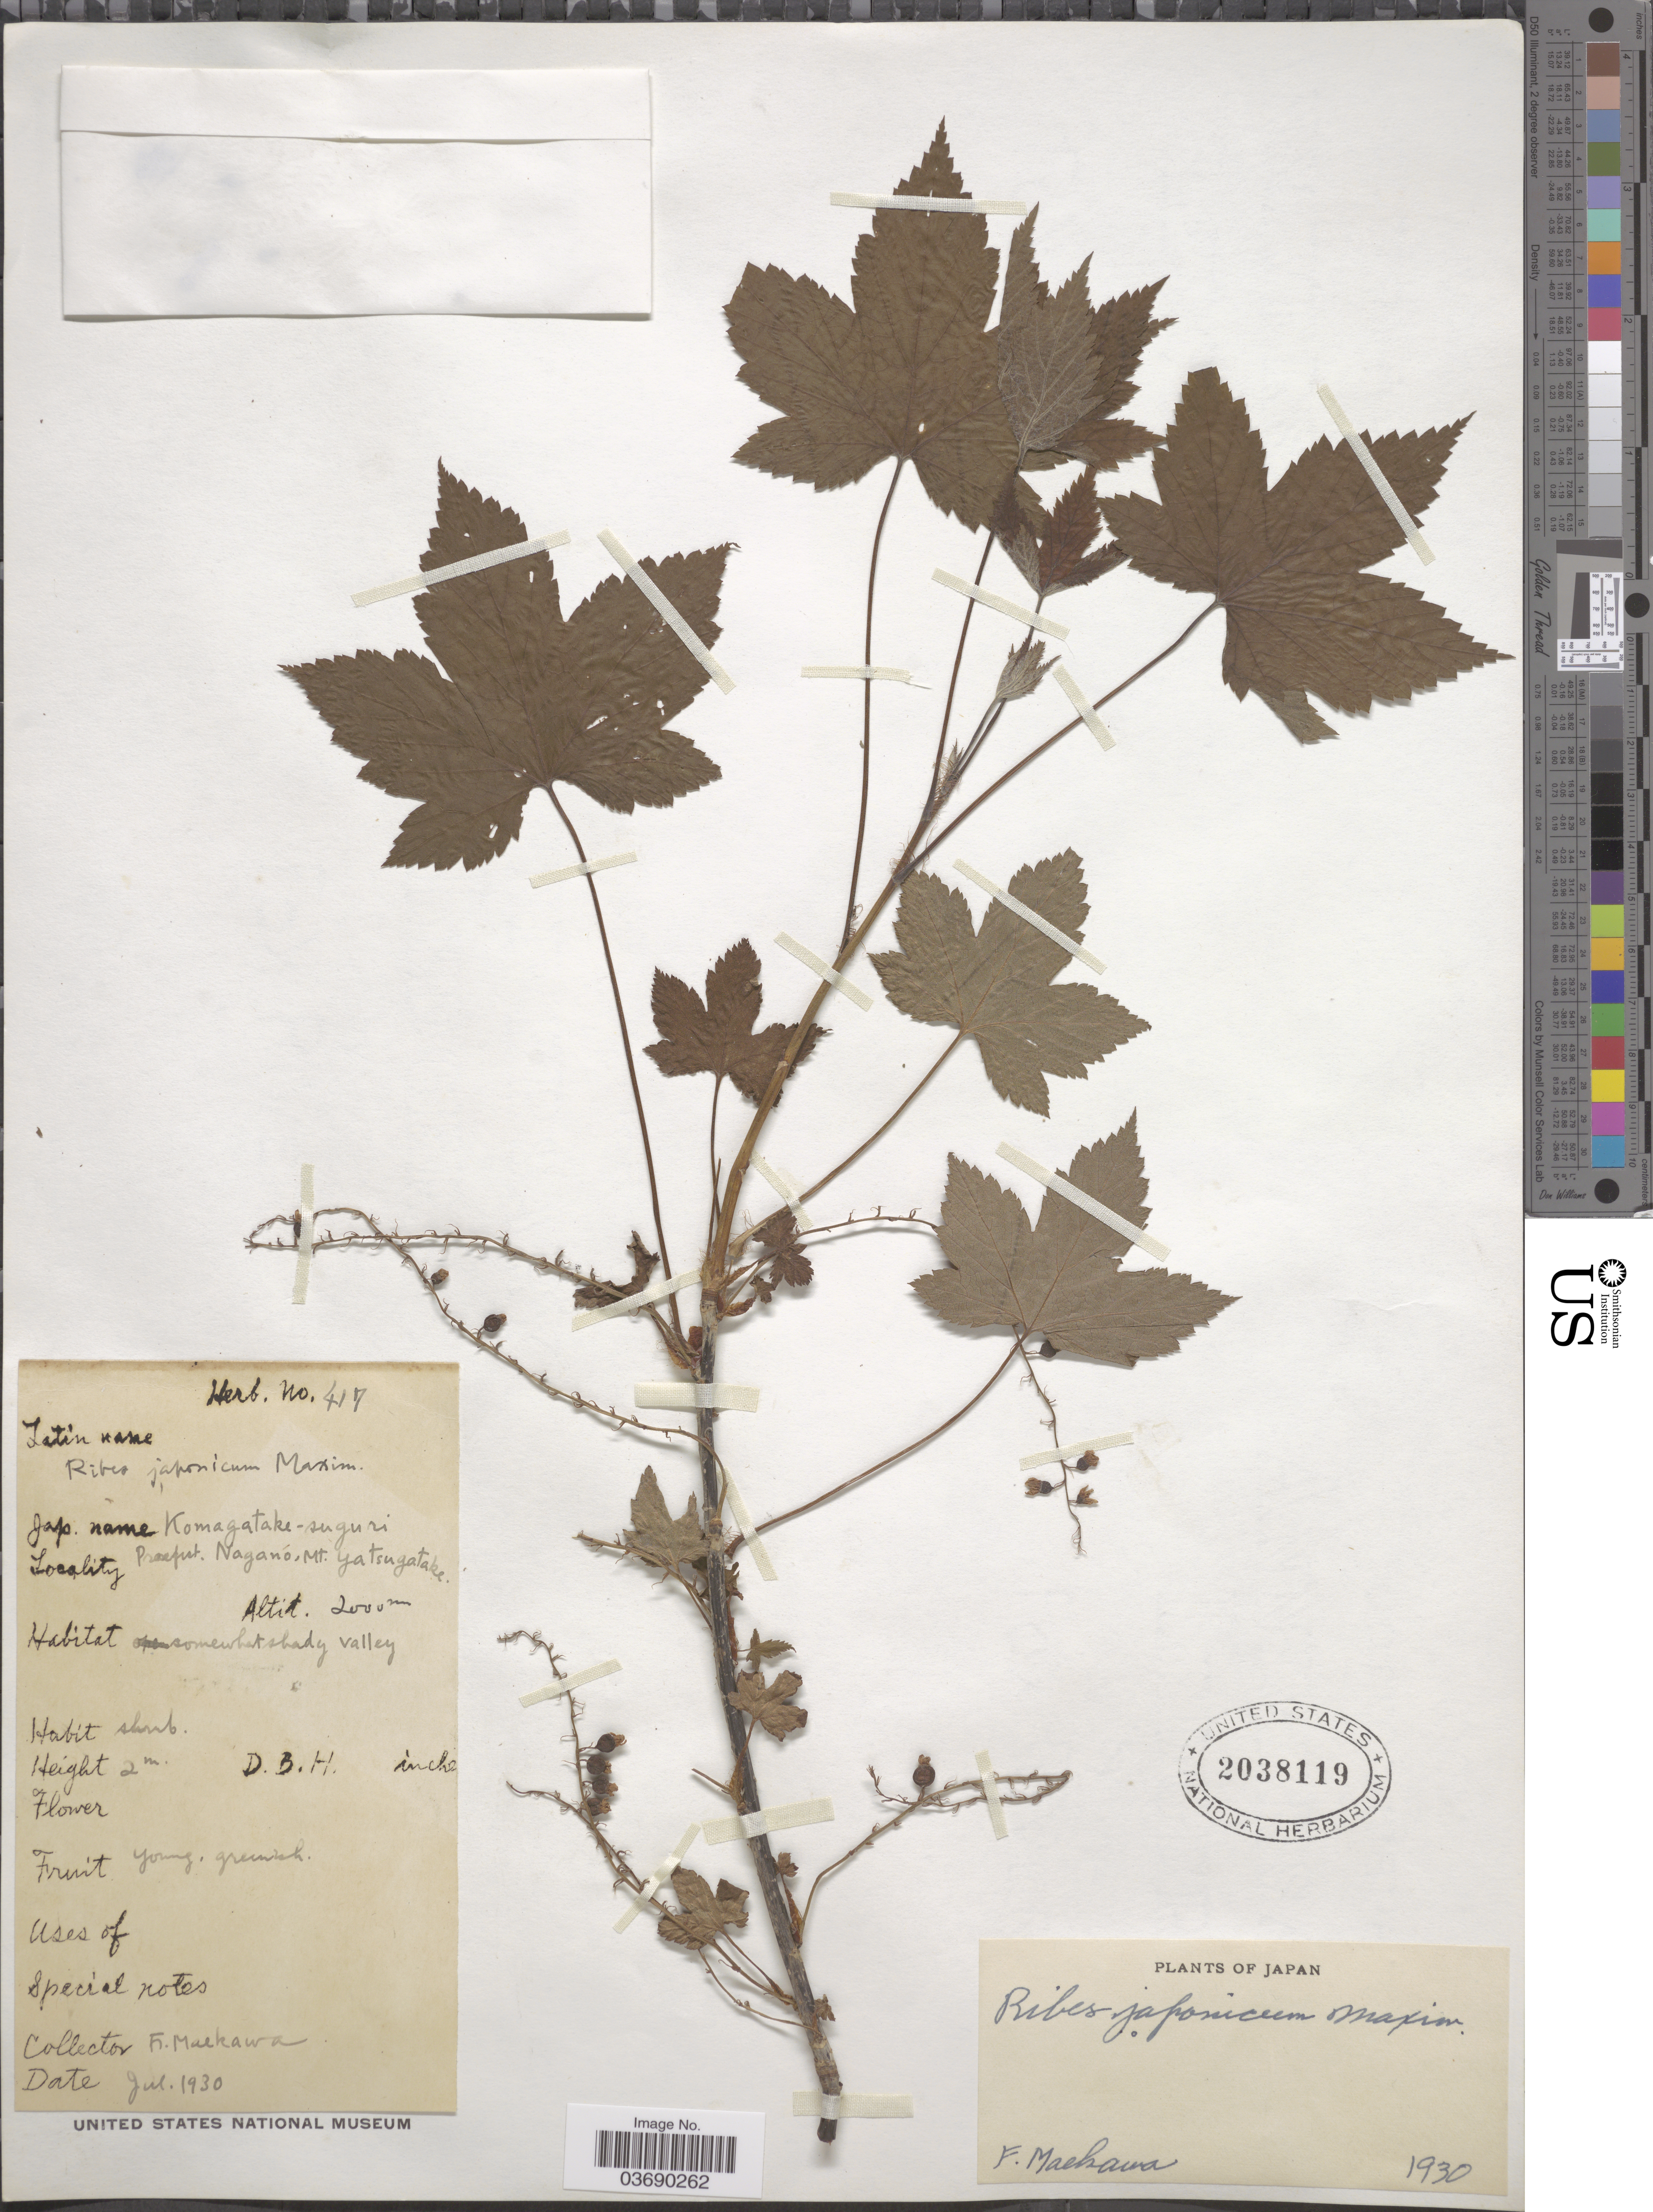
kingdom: Plantae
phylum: Tracheophyta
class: Magnoliopsida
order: Saxifragales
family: Grossulariaceae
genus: Ribes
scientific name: Ribes japonicum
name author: Maxim.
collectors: F. Maekawa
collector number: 417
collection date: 1930-07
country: Japan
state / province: Nagano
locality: Pr!. Mt. Yatsugatake.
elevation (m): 2000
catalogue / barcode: US 2038119